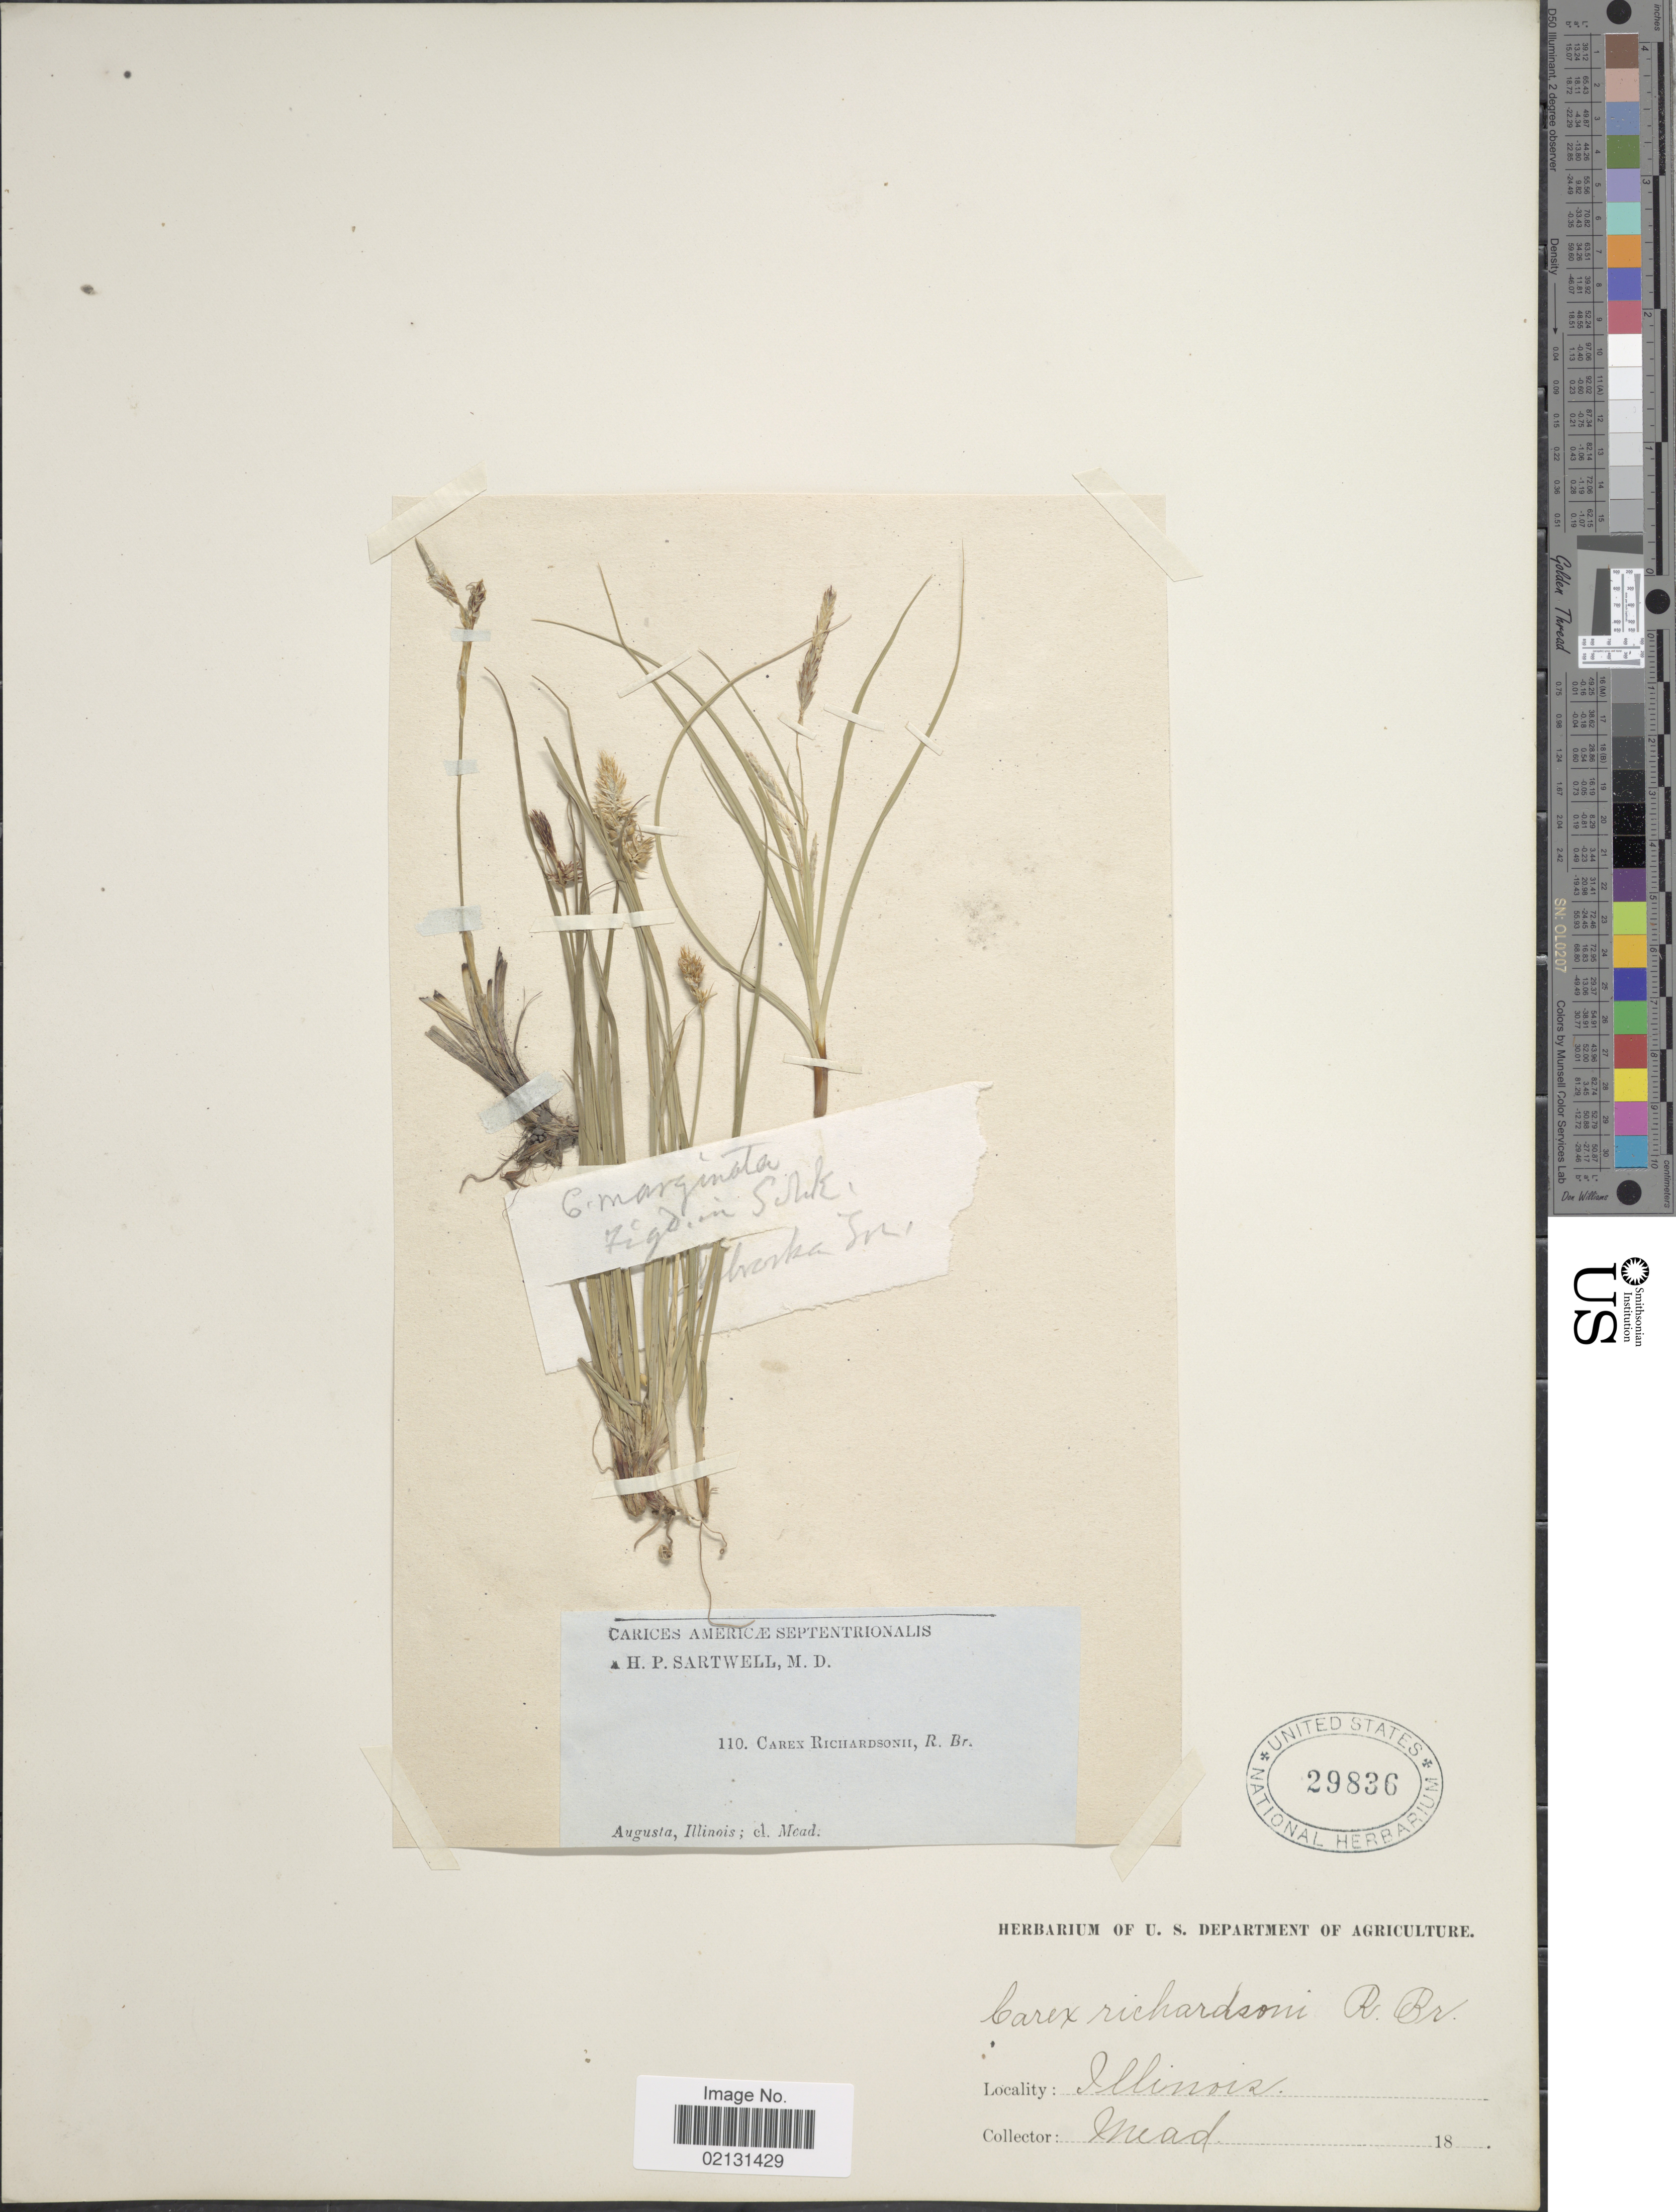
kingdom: Plantae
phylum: Tracheophyta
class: Liliopsida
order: Poales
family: Cyperaceae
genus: Carex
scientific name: Carex richardsonii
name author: R. Br.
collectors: -. Mead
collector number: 110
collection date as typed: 18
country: United States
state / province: Illinois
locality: Augusta, Carices Americae Septentrionalis.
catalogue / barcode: US 29836